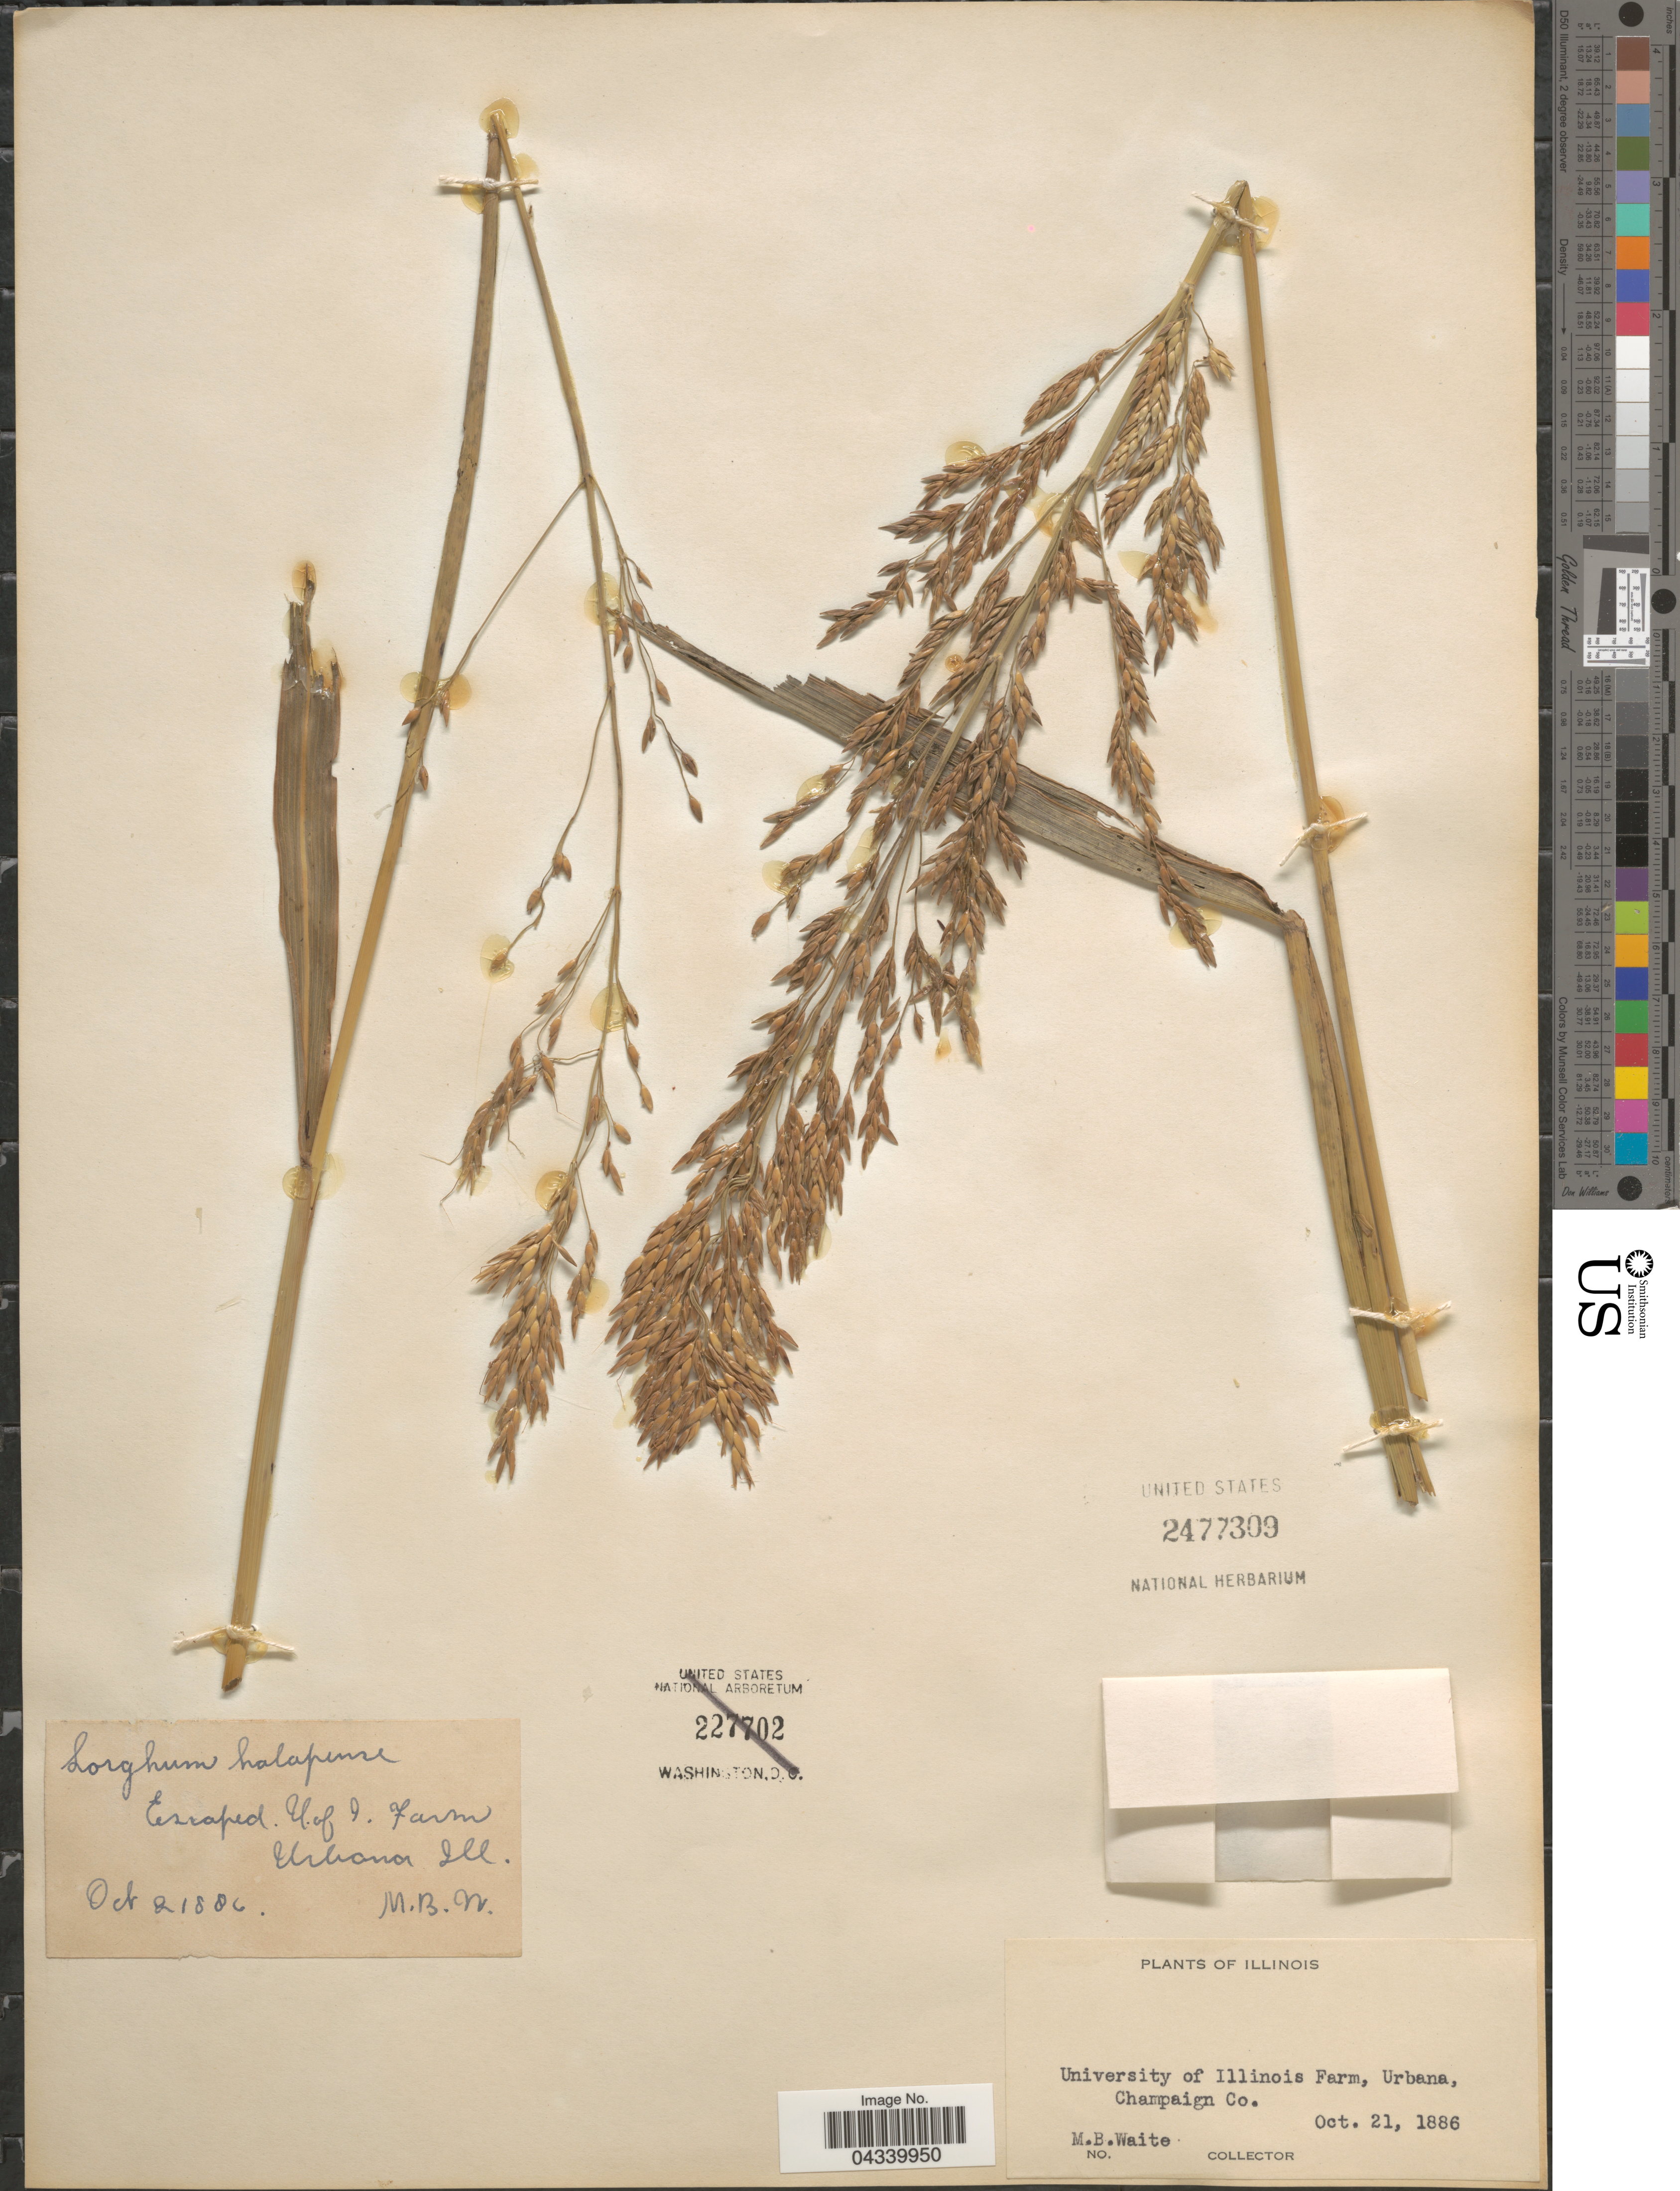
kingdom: Plantae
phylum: Tracheophyta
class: Liliopsida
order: Poales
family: Poaceae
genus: Sorghum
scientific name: Sorghum halepense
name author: (L.) Pers.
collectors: M. B. Waite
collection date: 1886-10-21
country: United States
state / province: Illinois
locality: University of Illinois Farm, Urbana, Champaign Co.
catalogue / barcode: US 2477309